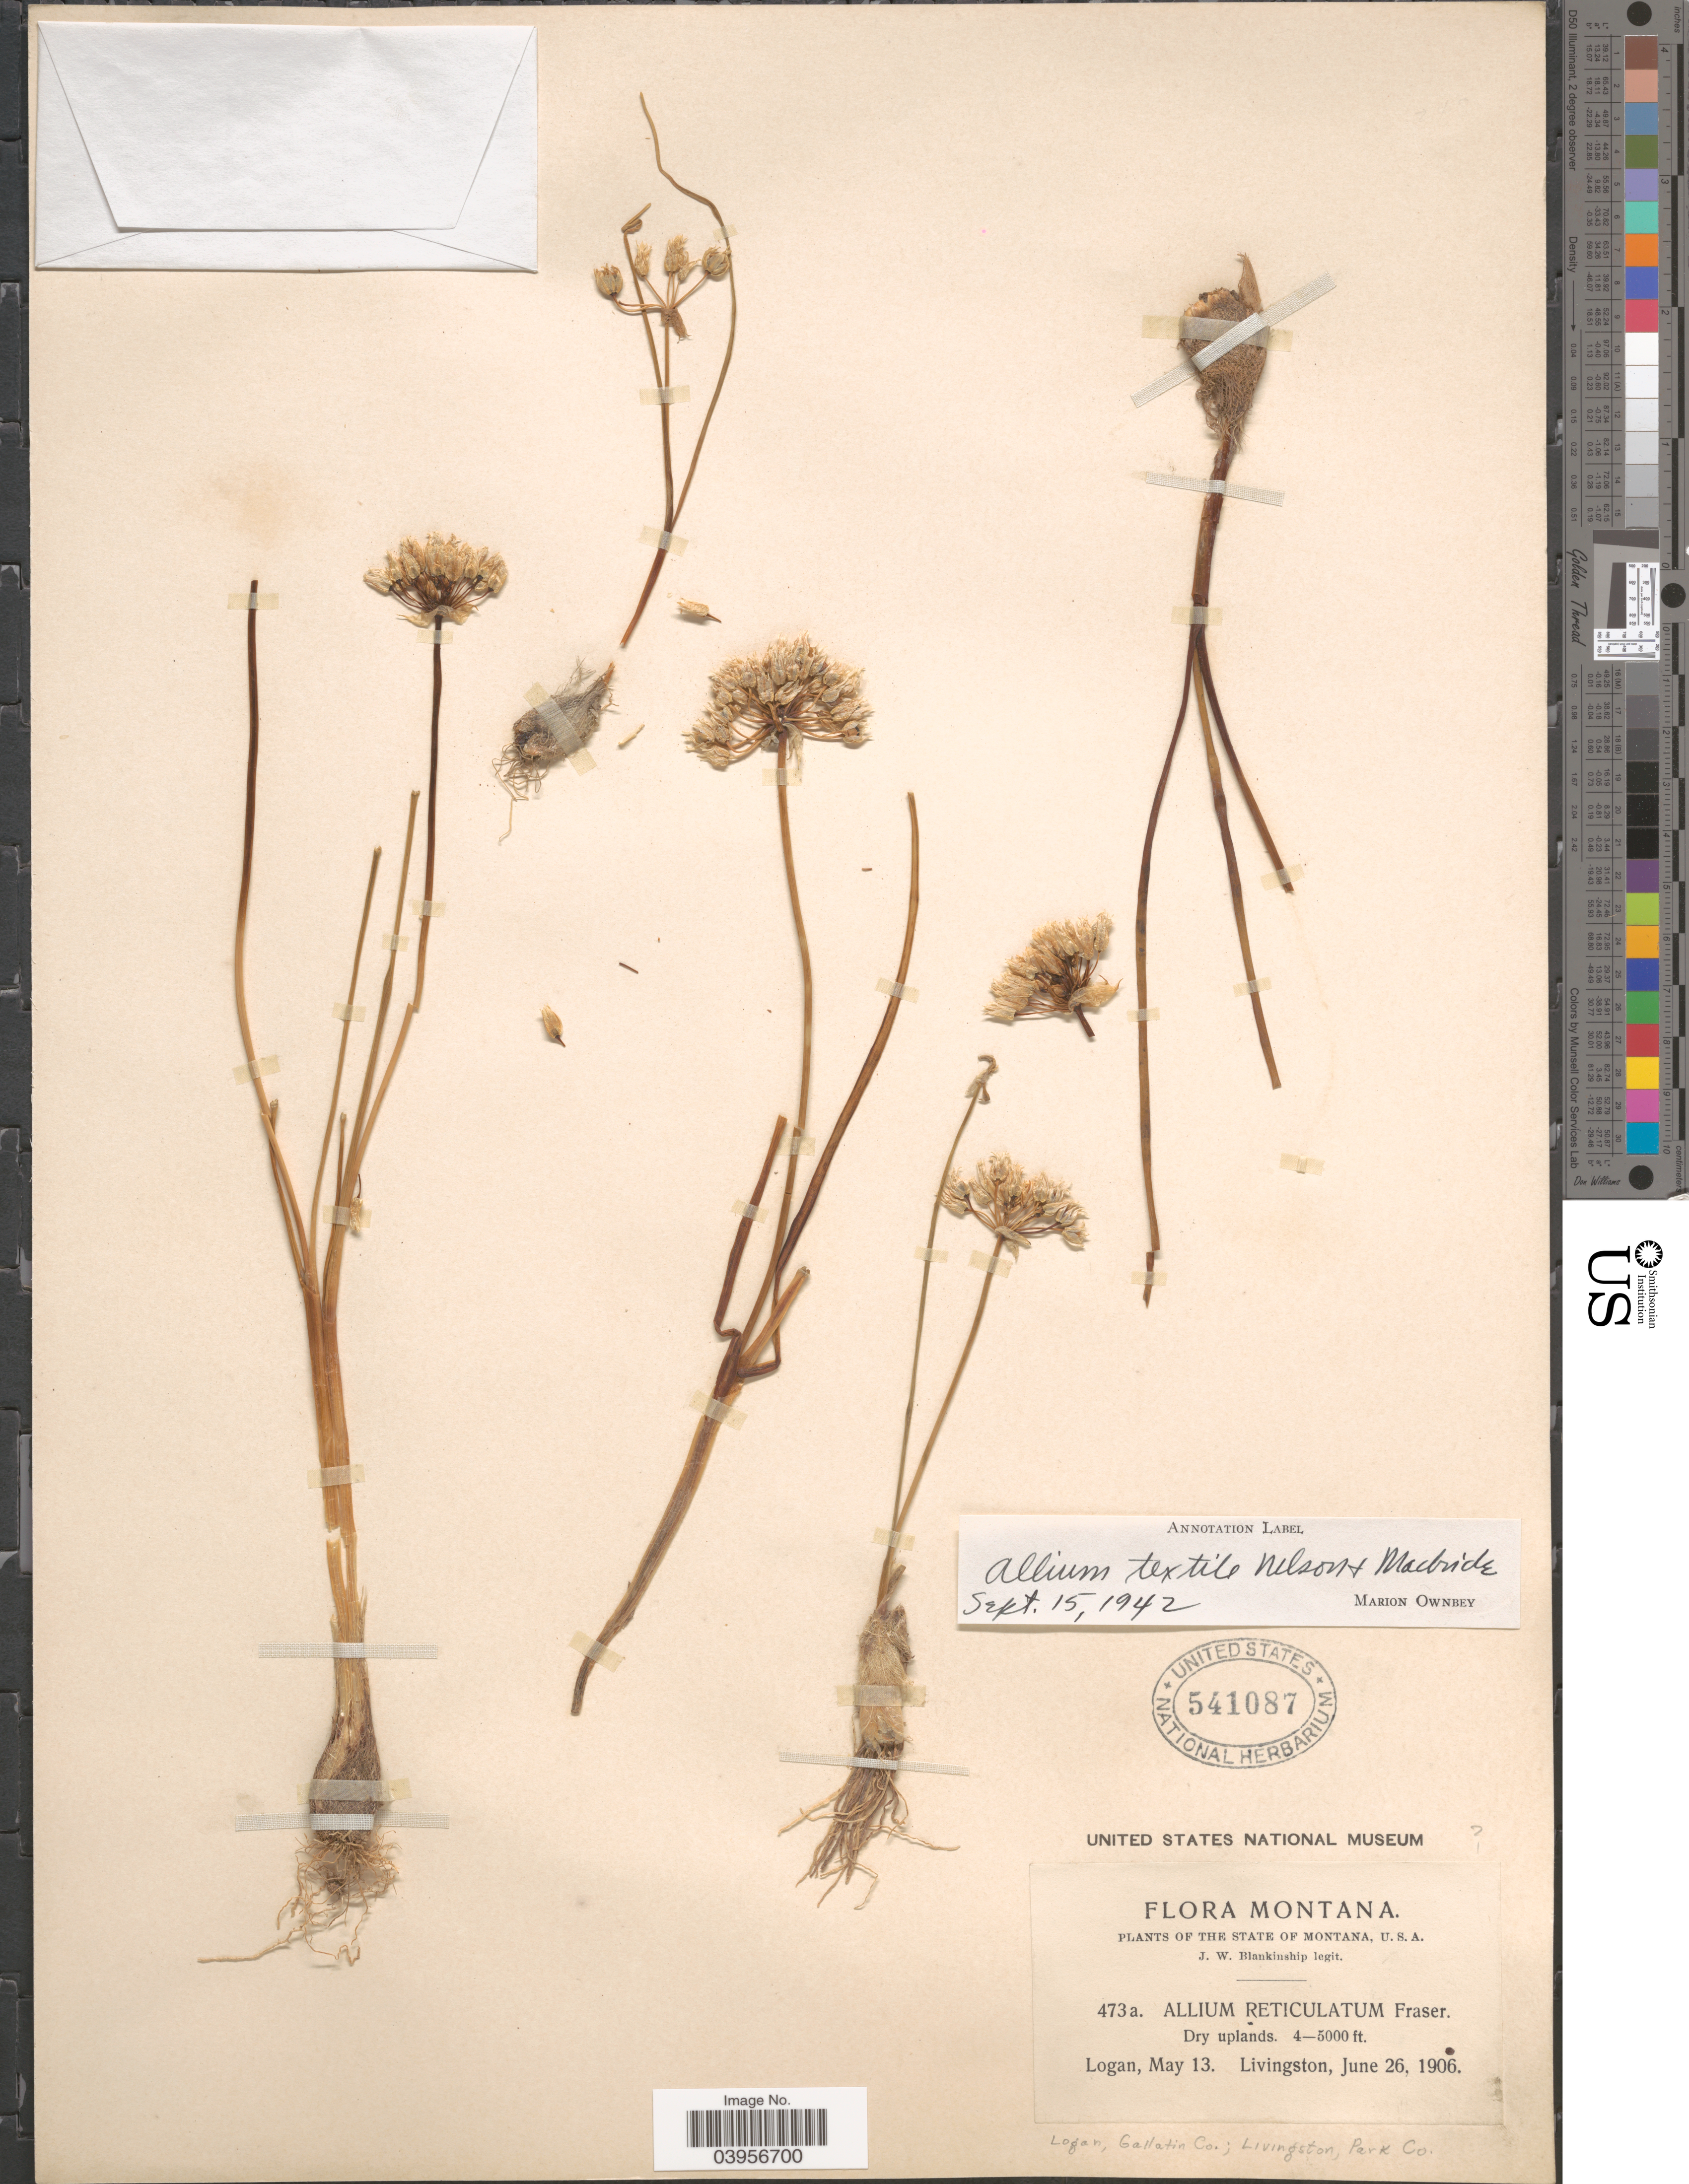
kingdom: Plantae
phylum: Tracheophyta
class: Liliopsida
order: Asparagales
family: Amaryllidaceae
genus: Allium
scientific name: Allium textile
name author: A. Nelson & J.F. Macbr.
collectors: J. W. Blankinship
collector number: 473a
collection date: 1906-05-13/1906-06-26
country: United States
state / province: Montana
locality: Dry uplands. Logan. Livingston. Gallatin Co.; Livingston, Park Co.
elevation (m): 1219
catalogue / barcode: US 541087